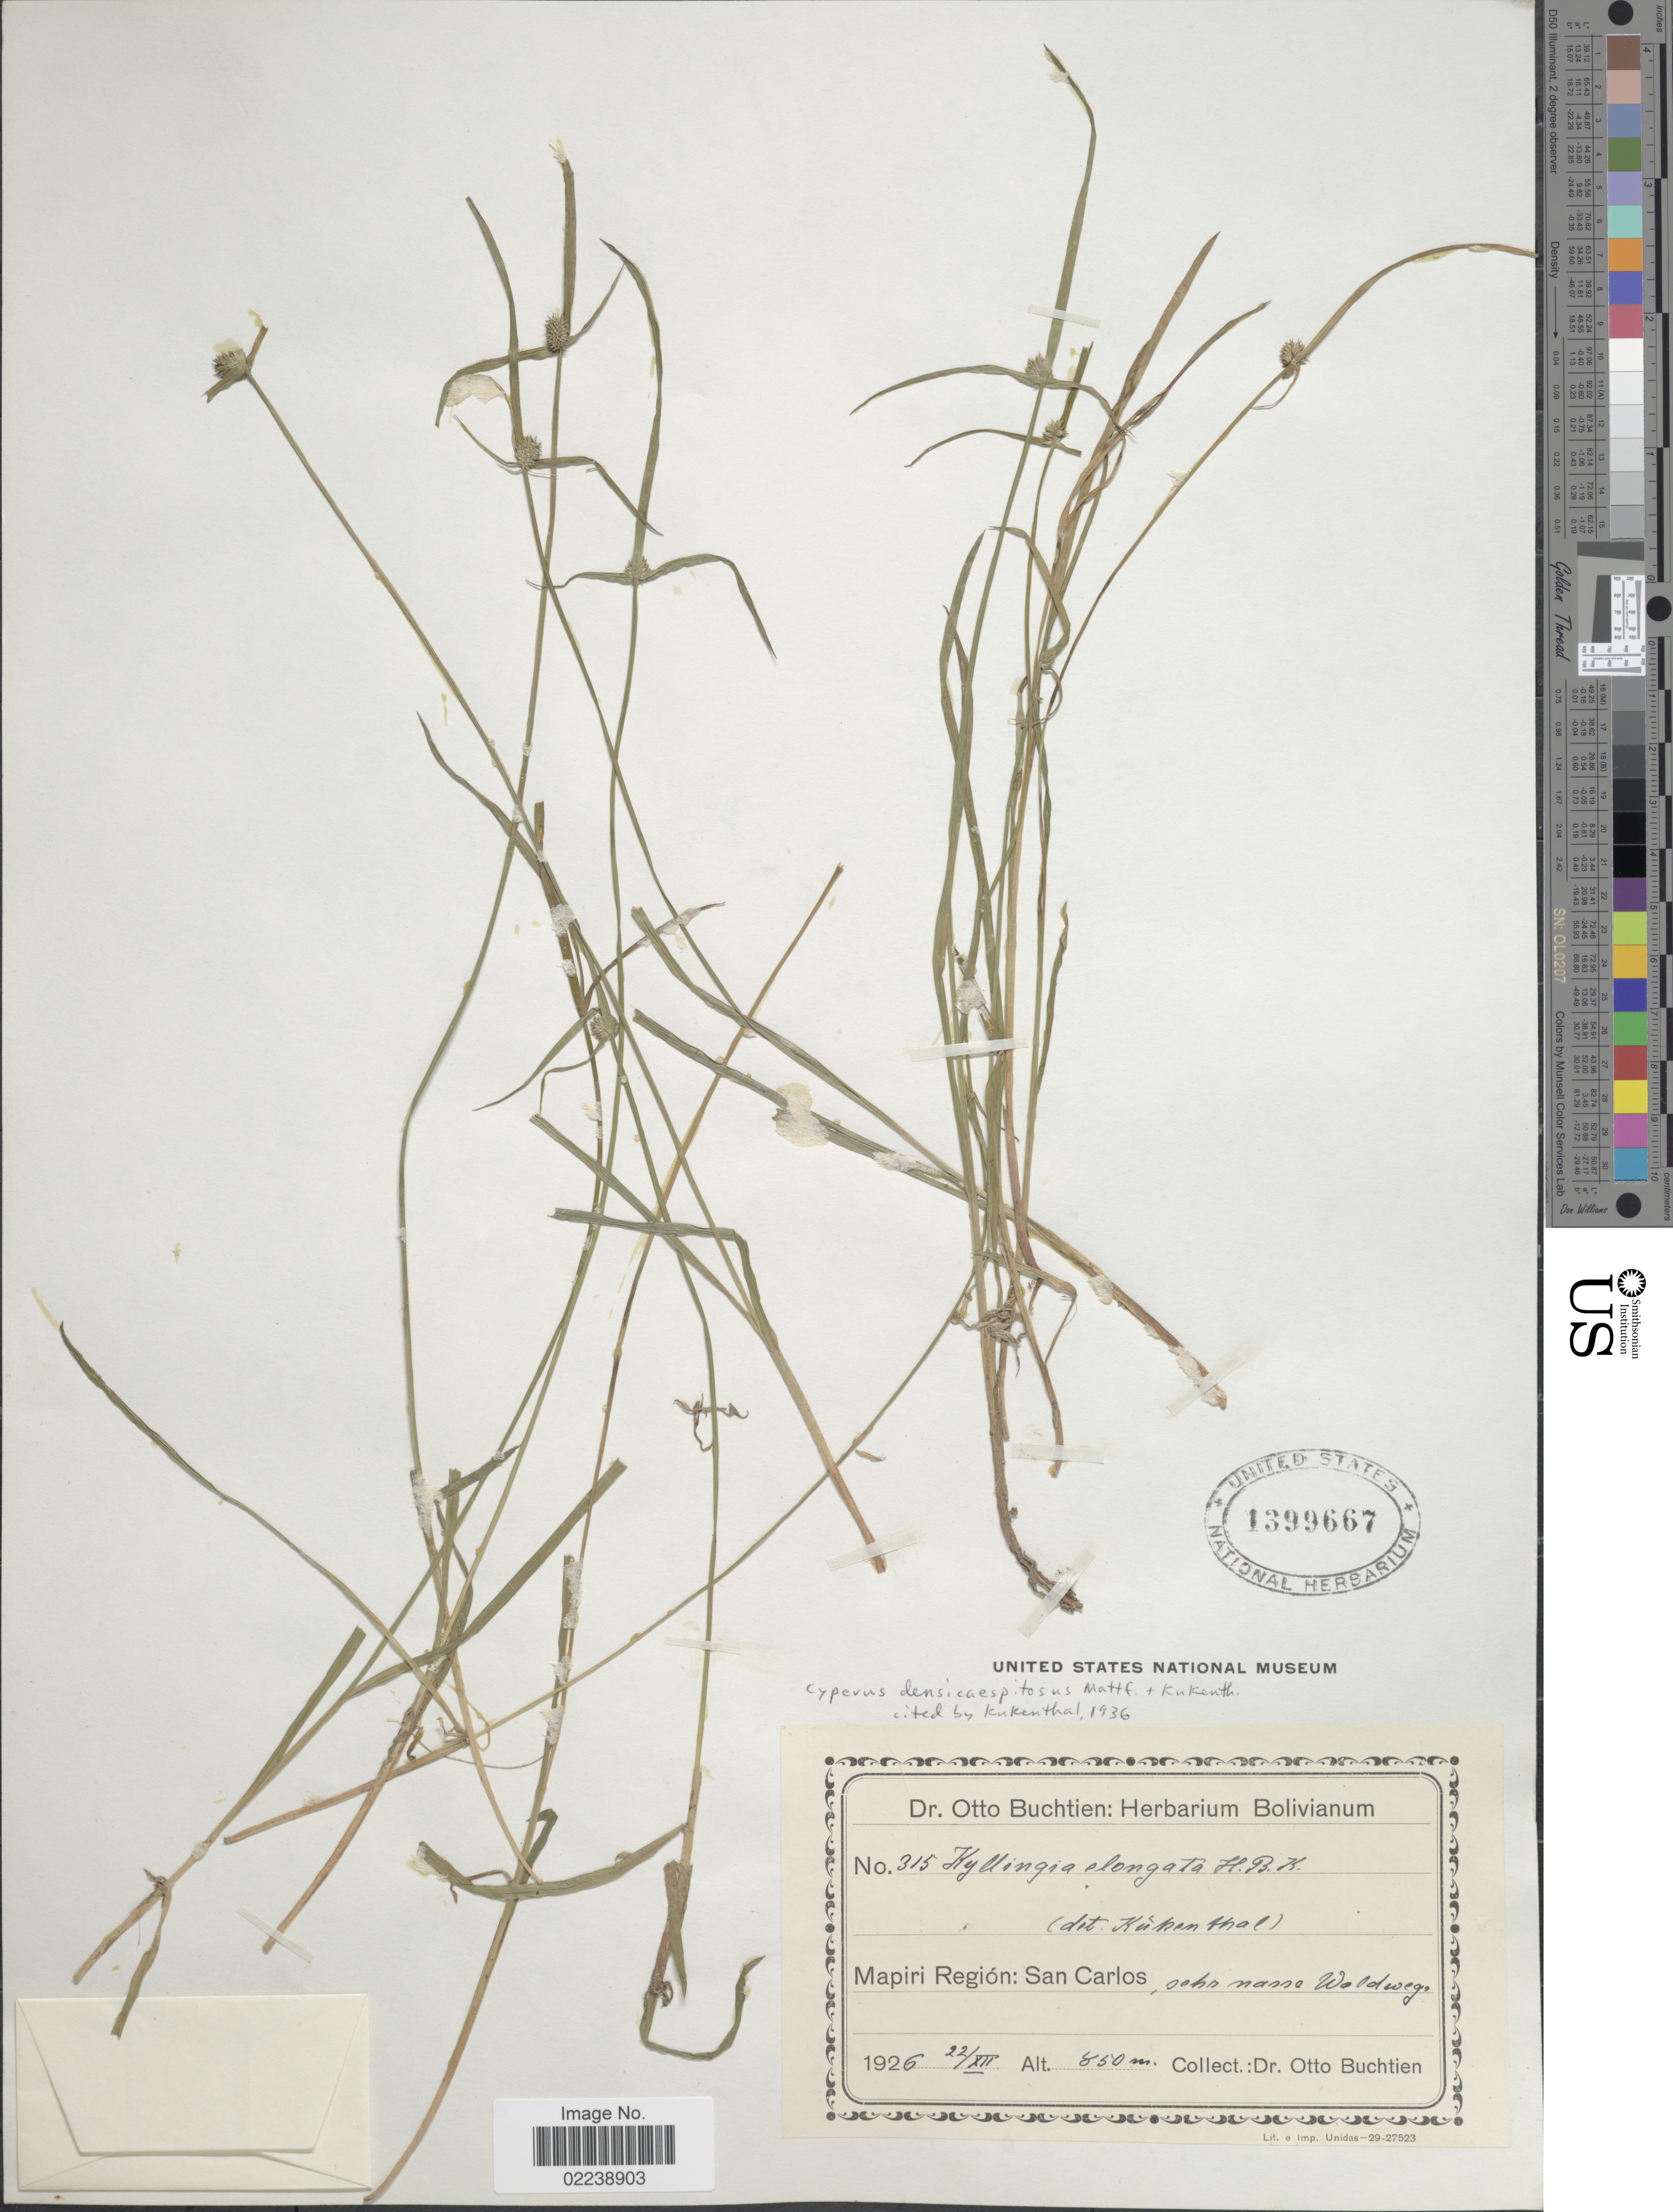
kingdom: Plantae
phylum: Tracheophyta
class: Liliopsida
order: Poales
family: Cyperaceae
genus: Cyperus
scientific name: Cyperus brevifolius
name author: (Rottb.) Hassk.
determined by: Strong, M. T., (US), Smithsonian Institution - National Museum of Natural History (UNITED STATES)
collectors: O. Buchtien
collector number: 315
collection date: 1926-12-22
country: Bolivia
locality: Mapiri Region, San Carlos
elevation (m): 850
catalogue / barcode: US 1399667